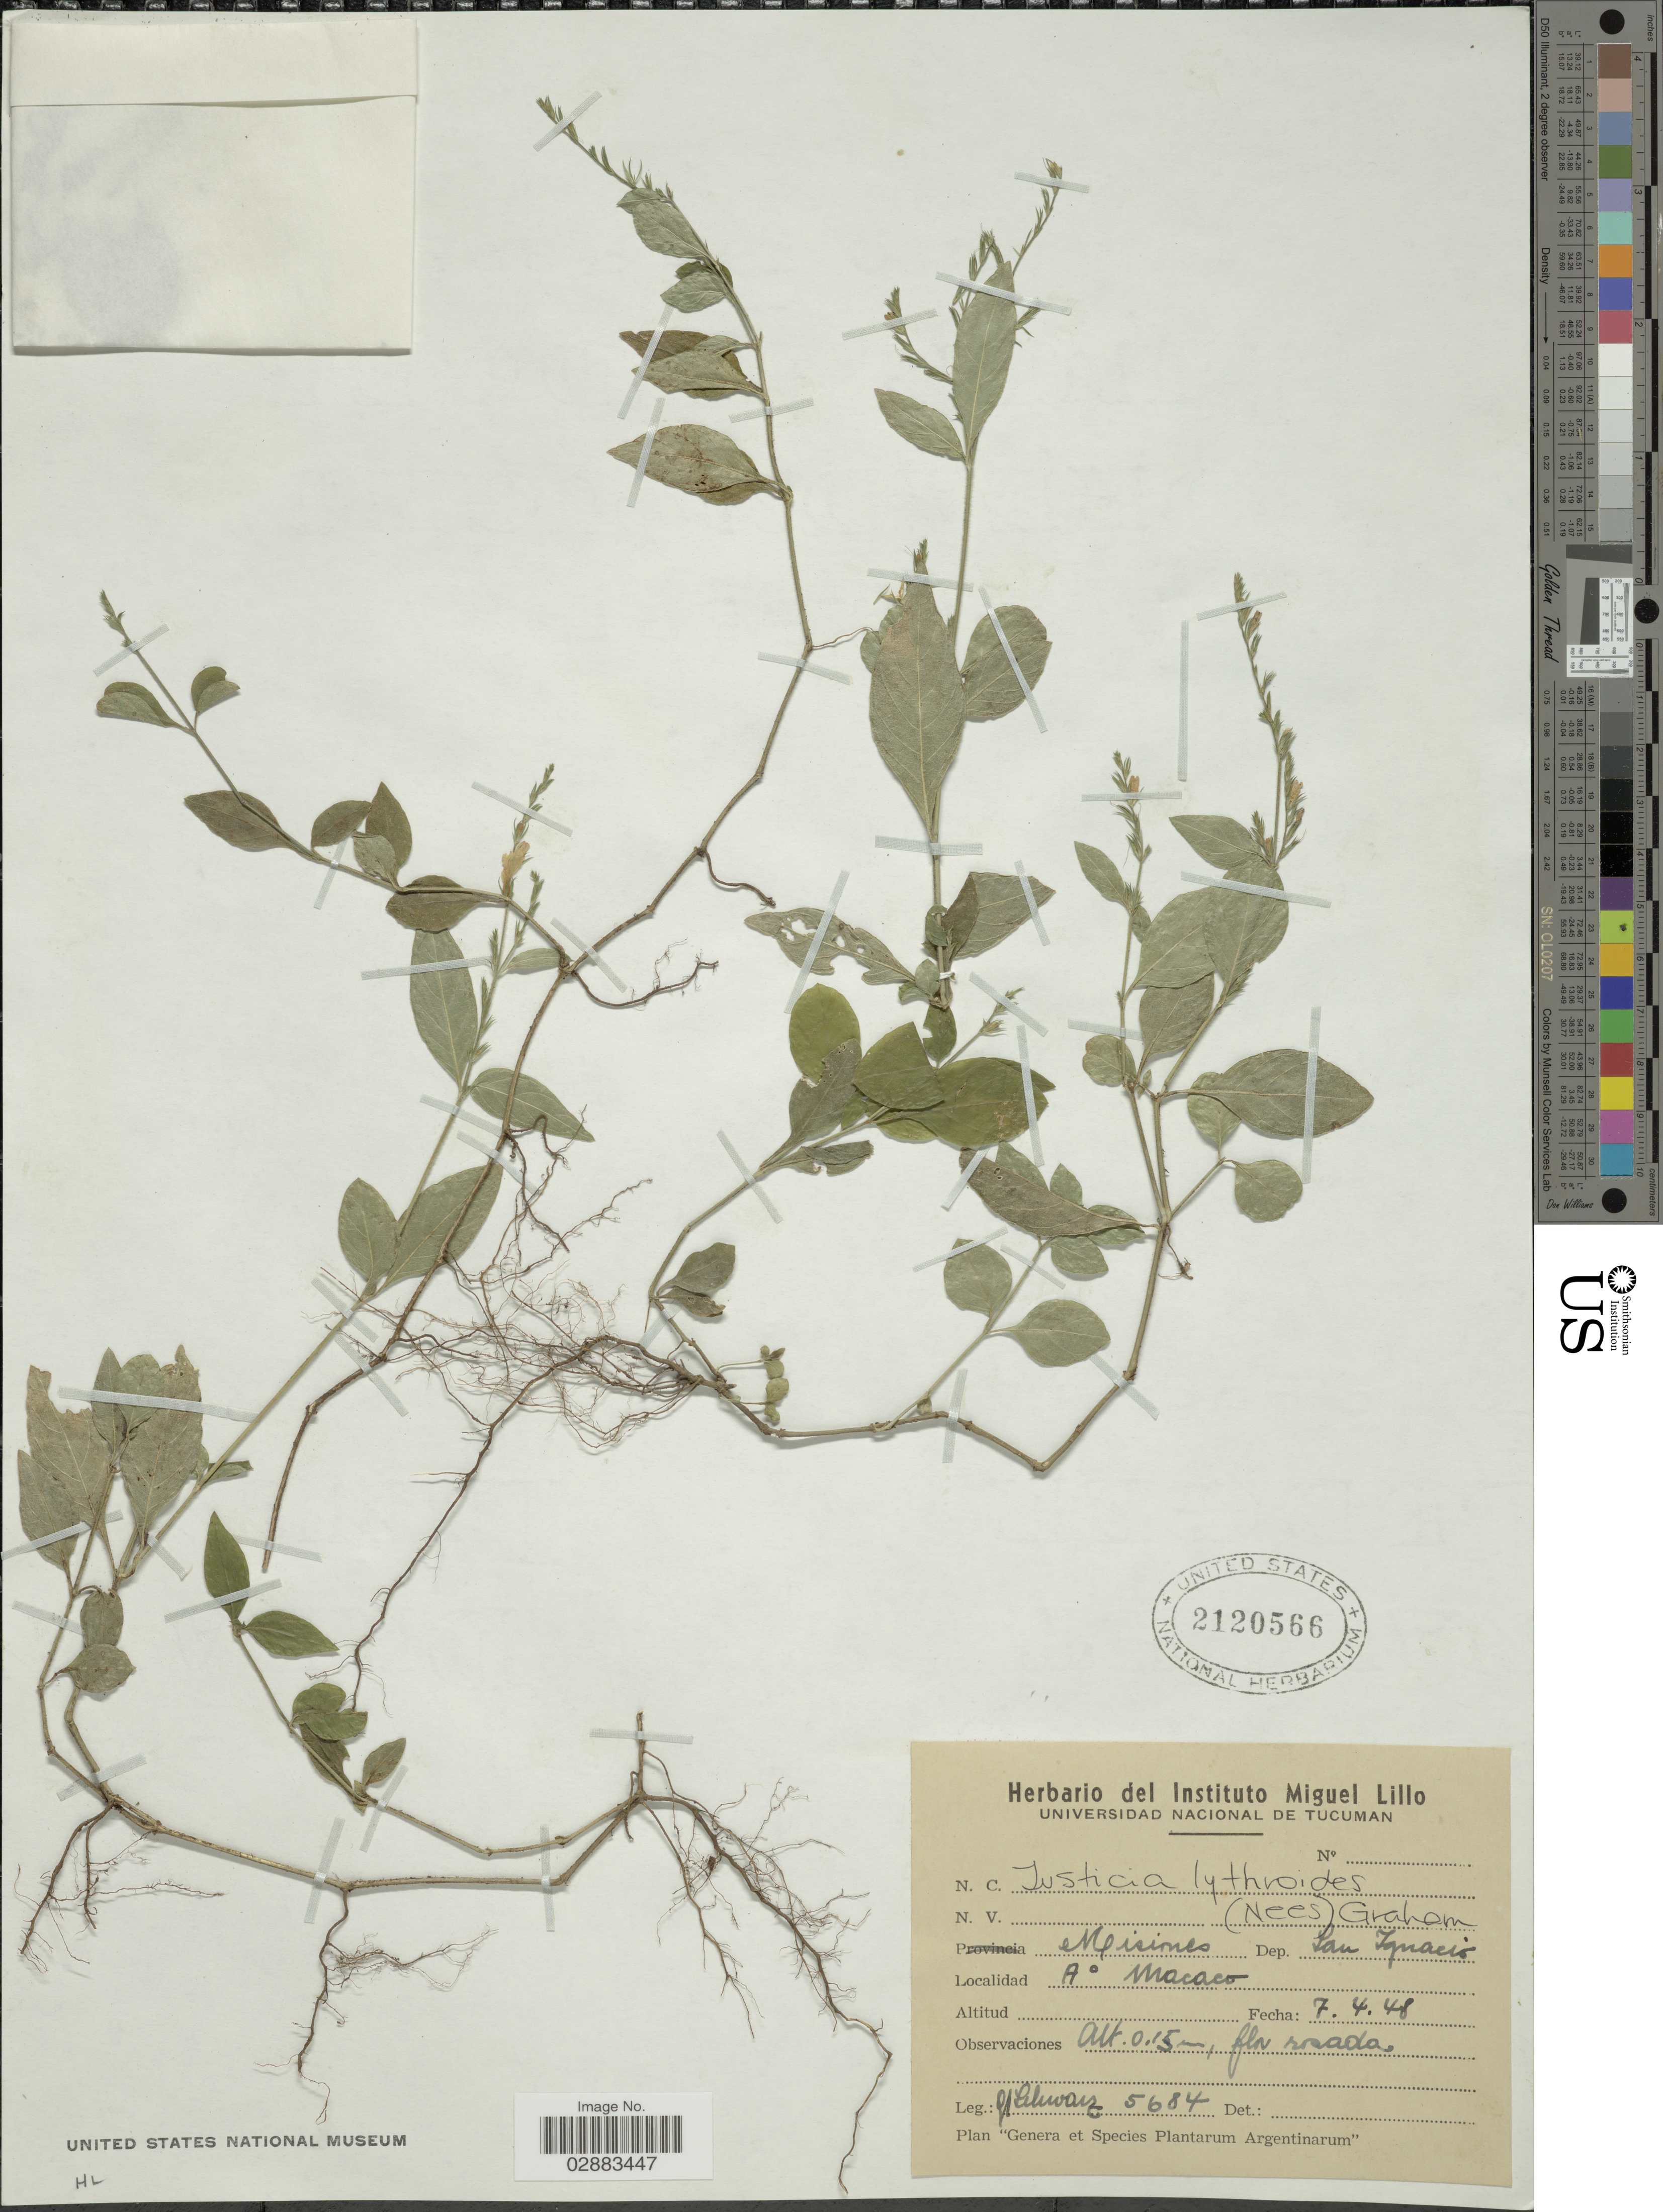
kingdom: Plantae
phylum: Tracheophyta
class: Magnoliopsida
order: Lamiales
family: Acanthaceae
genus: Chaetothylax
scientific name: Chaetothylax lythroides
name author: (Nees) Benth. & Hook. f. ex Hemsl.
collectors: G. J. Schwarz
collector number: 5684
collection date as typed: Transcribed d/m/y: 7/4/48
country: Argentina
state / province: Misiones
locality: Dep. San Ignacis. A° Macao.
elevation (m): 0.15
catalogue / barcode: US 2120566